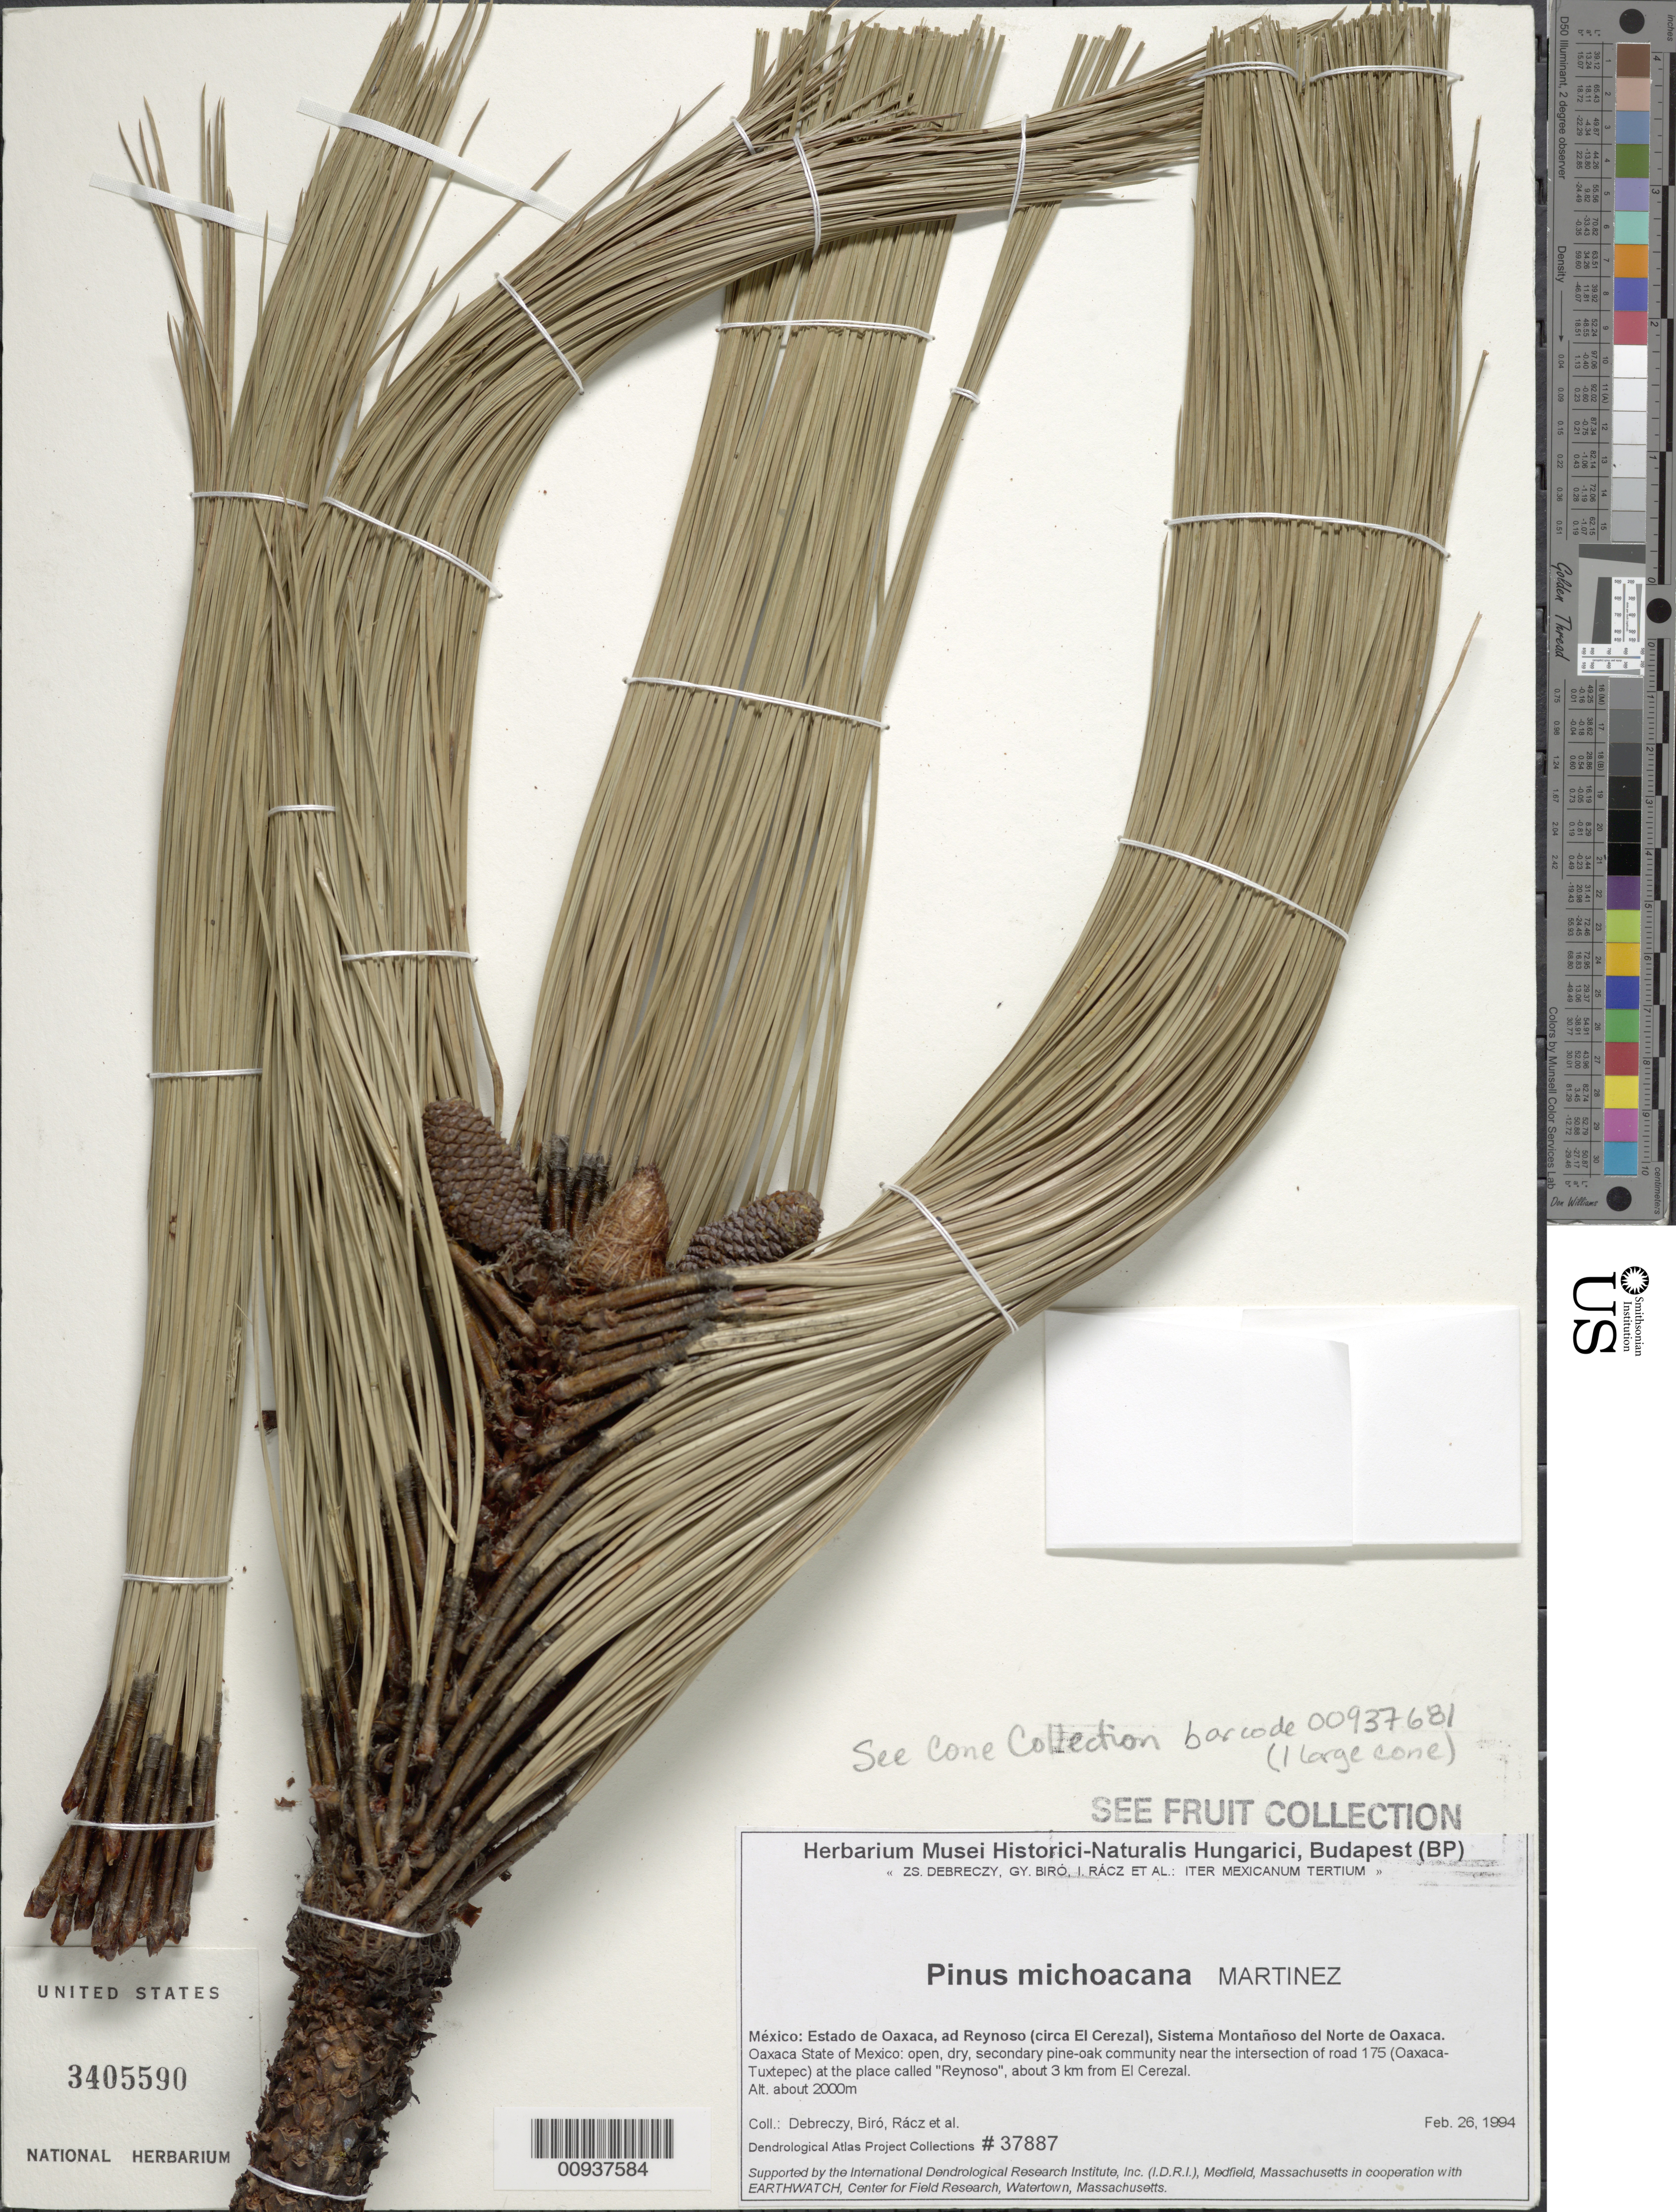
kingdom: Plantae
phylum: Tracheophyta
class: Pinopsida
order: Pinales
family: Pinaceae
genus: Pinus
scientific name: Pinus michoacana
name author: Martínez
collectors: Z. Debreczy, G. Biro, I. Rácz & et al.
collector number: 37887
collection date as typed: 26 Feb 1994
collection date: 1994-02-26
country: Mexico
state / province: Oaxaca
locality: Near the intersection of road 175 (Oaxaca-Tuxtepec) at the place called "Reynoso", about 3 km. from El Cerezal. Sistema Montañoso del Norte de Oaxaca.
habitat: Open, dry, secondary pine-oak community.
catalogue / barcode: US 3405590